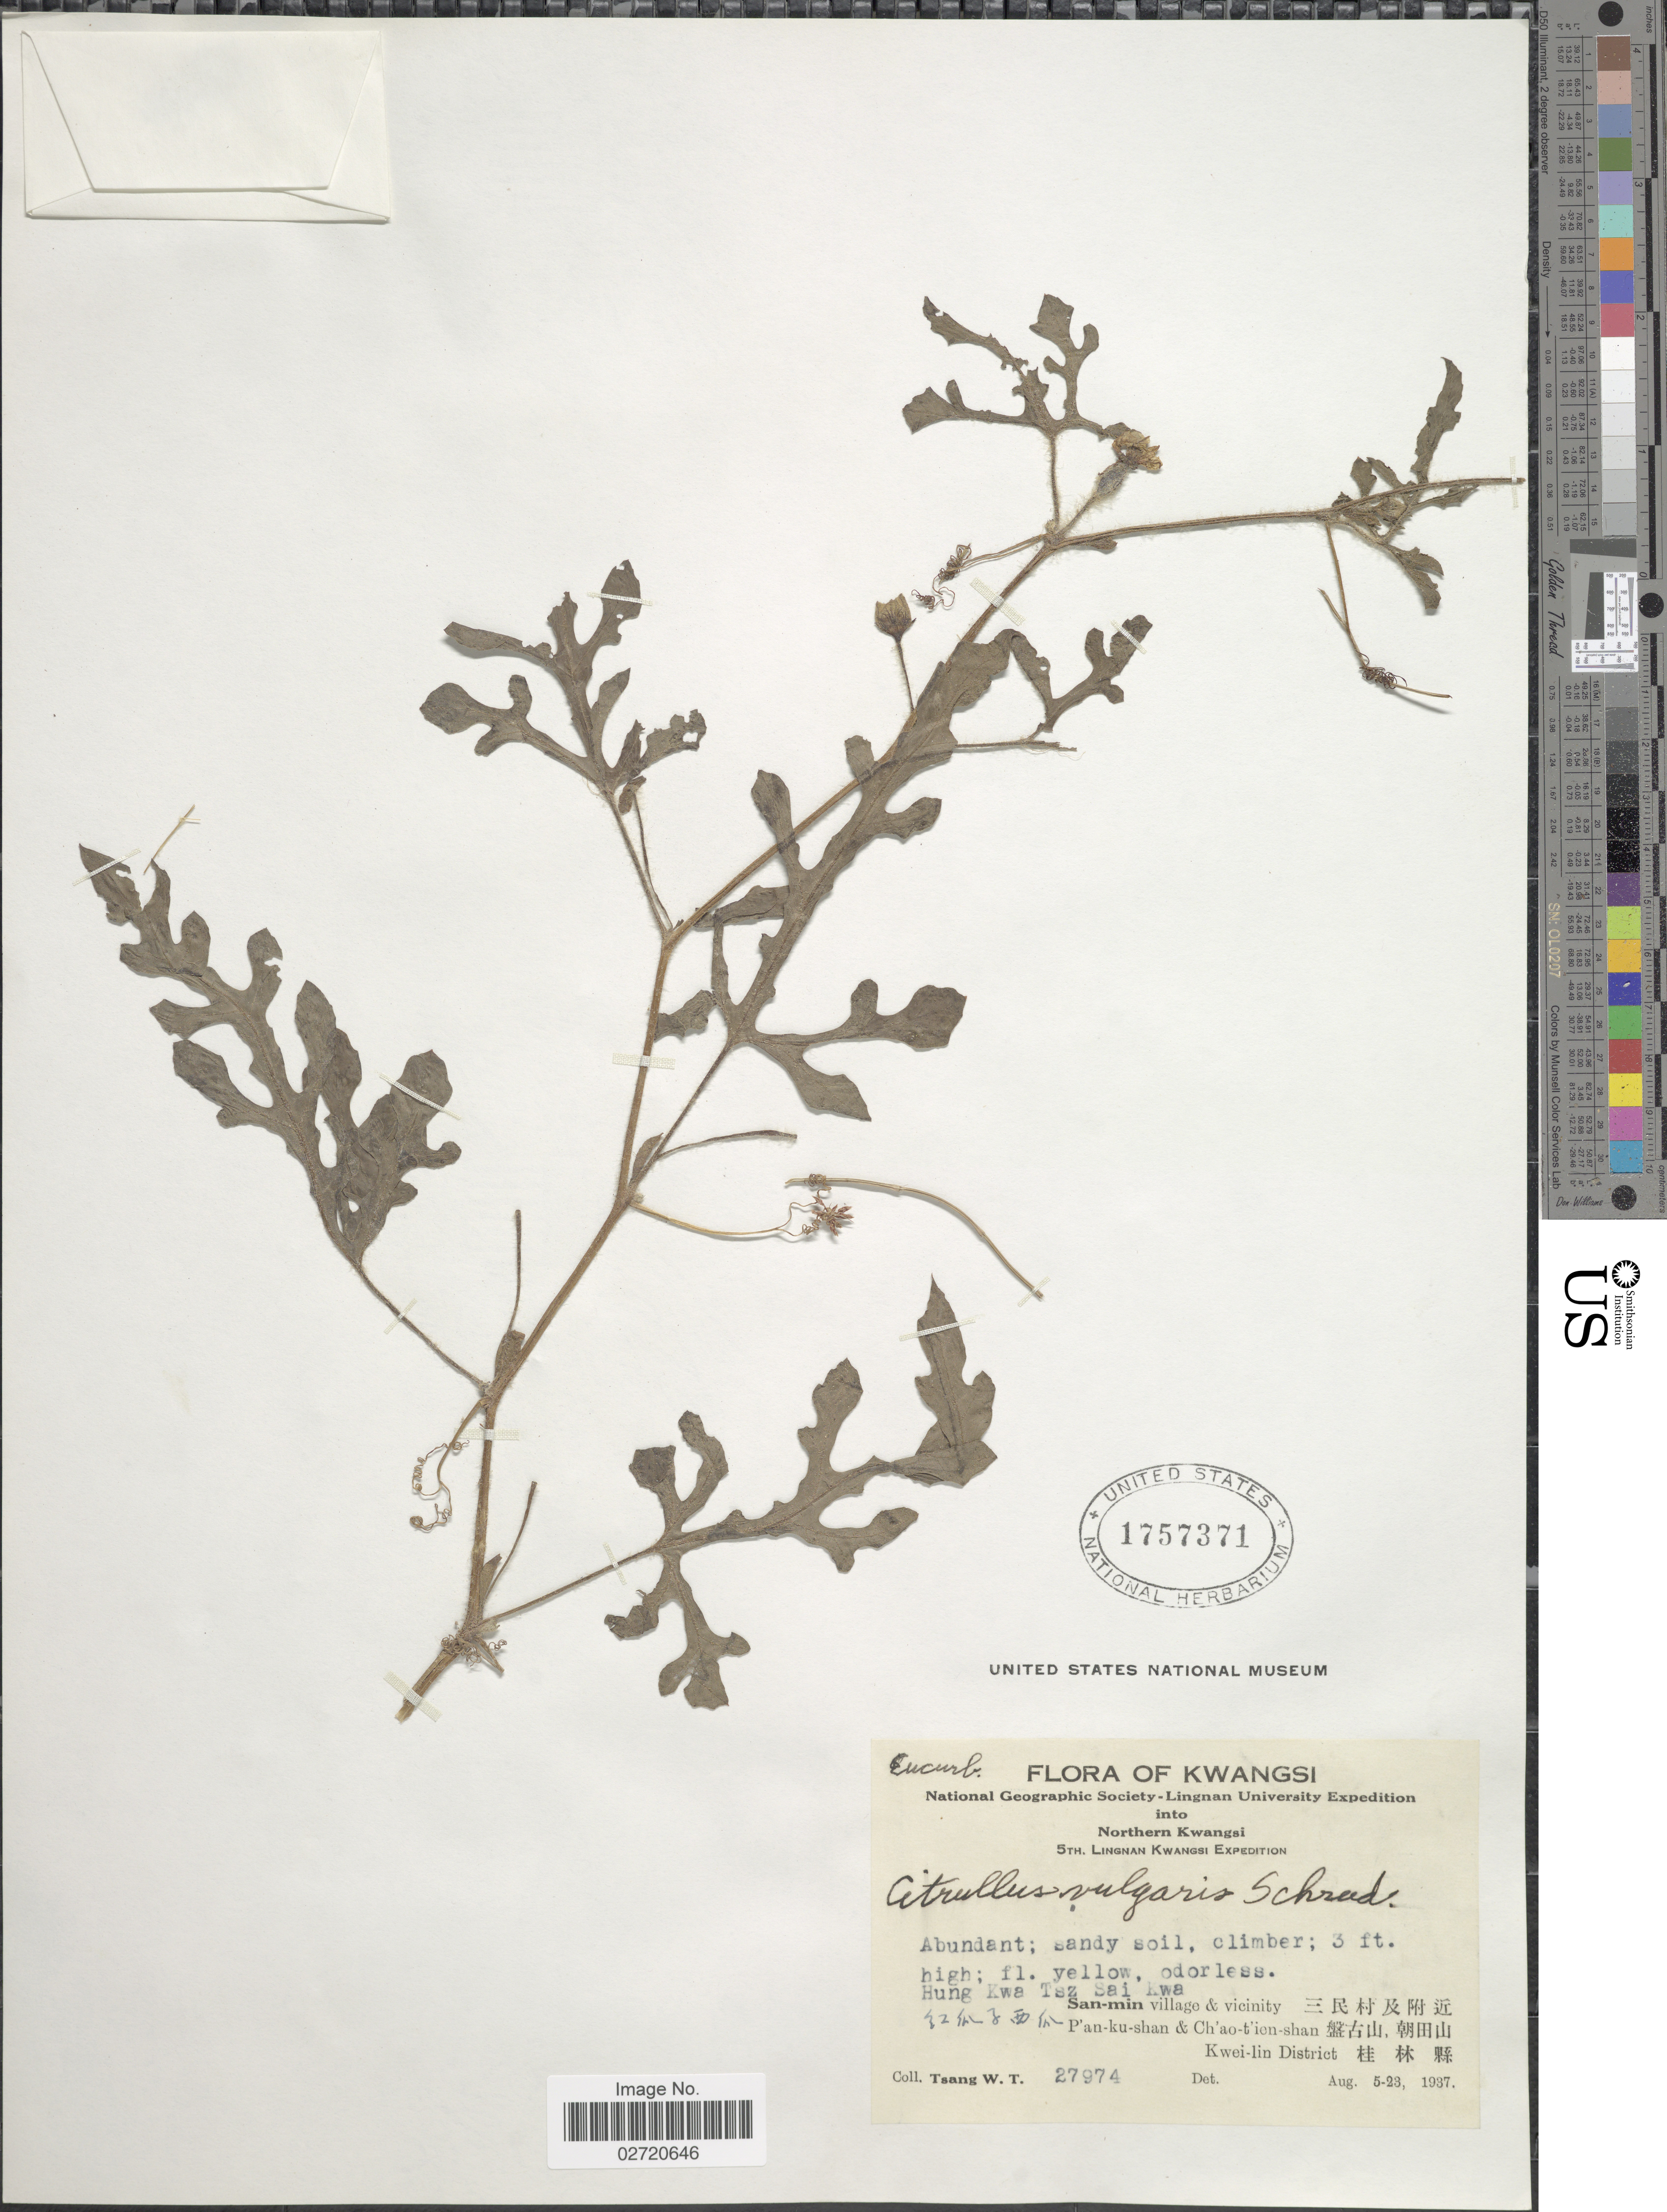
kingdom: Plantae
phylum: Tracheophyta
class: Magnoliopsida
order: Cucurbitales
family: Cucurbitaceae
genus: Citrullus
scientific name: Citrullus lanatus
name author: (Thunb.) Matsum. & Nakai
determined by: Strong, Mark T., (BOT), Smithsonian Institution - National Museum of Natural History (UNITED STATES)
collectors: W. T. Tsang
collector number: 27974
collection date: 1937-08-05/1937-08-23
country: China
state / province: Guangxi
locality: Kwangsi. Hung Kwa Tsz Sai Kwa. San-min village & vicinity. P'au- ku- shan & Ch'ao- t'ien- shan) Kwei-lin District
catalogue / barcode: US 1757371